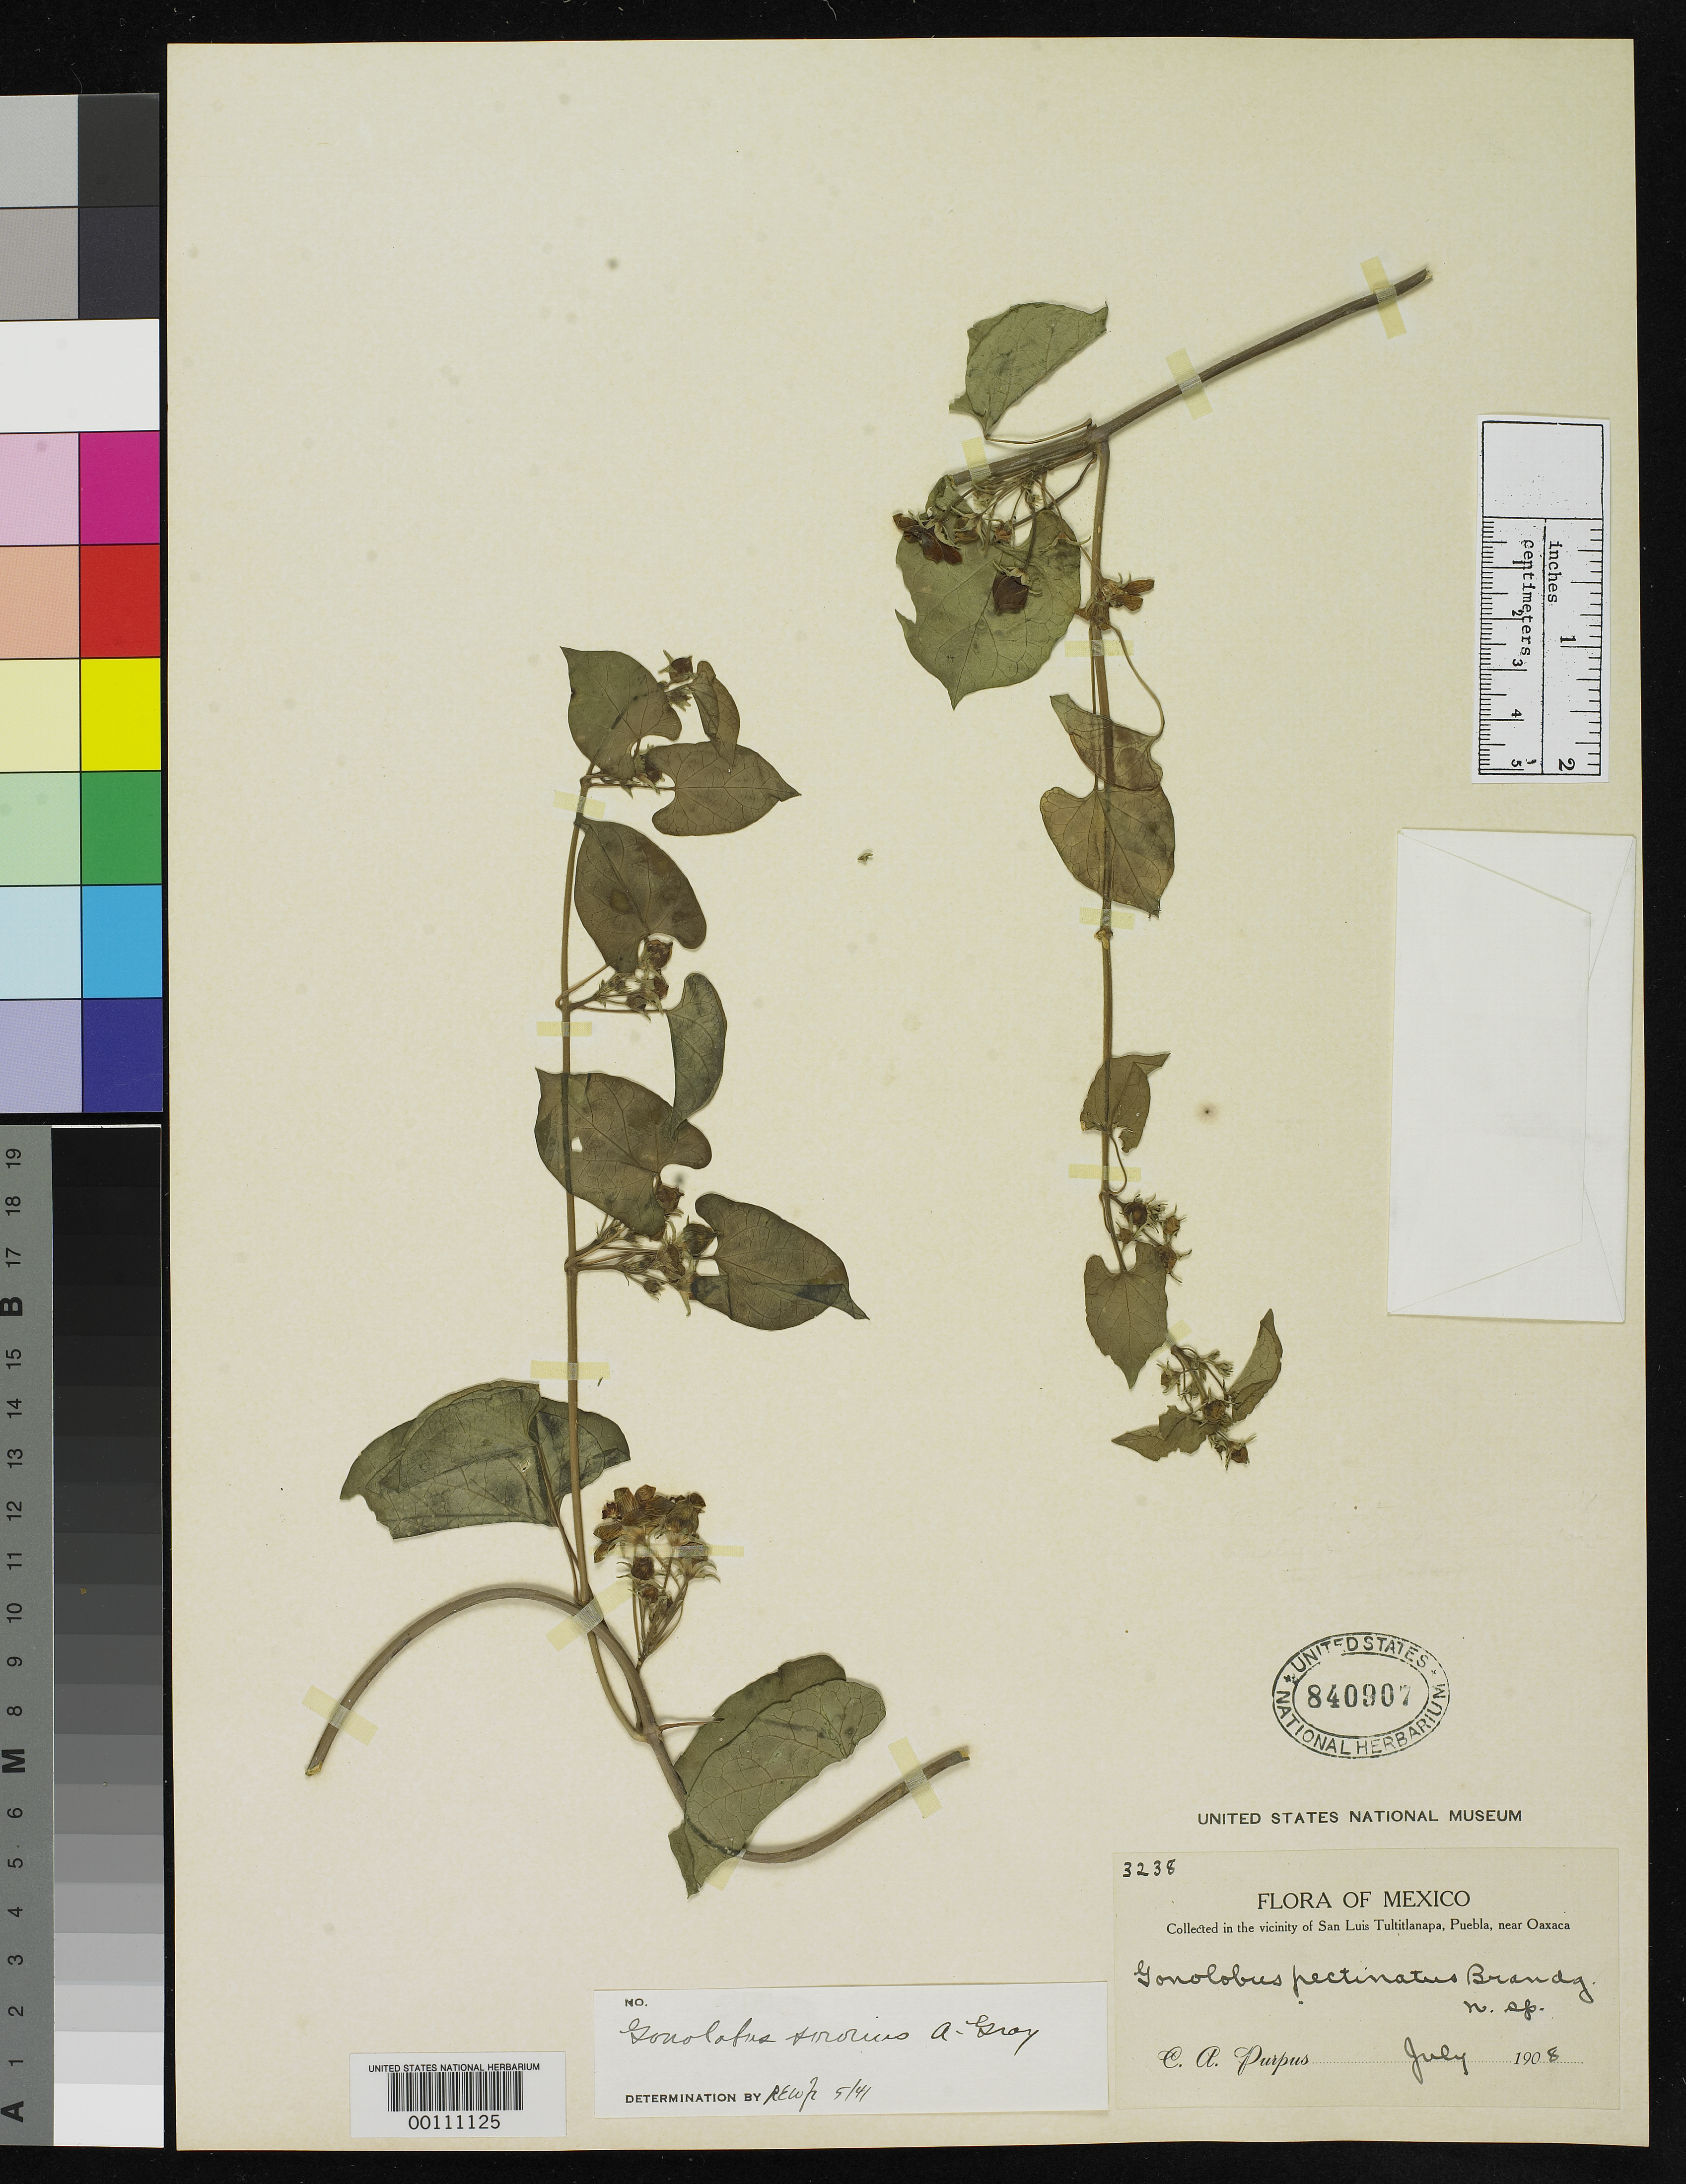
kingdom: Plantae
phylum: Tracheophyta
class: Magnoliopsida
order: Gentianales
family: Apocynaceae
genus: Gonolobus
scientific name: Gonolobus pectinatus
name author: Brandegee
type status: Isotype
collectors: C. A. Purpus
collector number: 3228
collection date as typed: Jul 1908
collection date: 1908-07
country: Mexico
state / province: Puebla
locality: Santa Lucia.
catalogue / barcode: US 840907